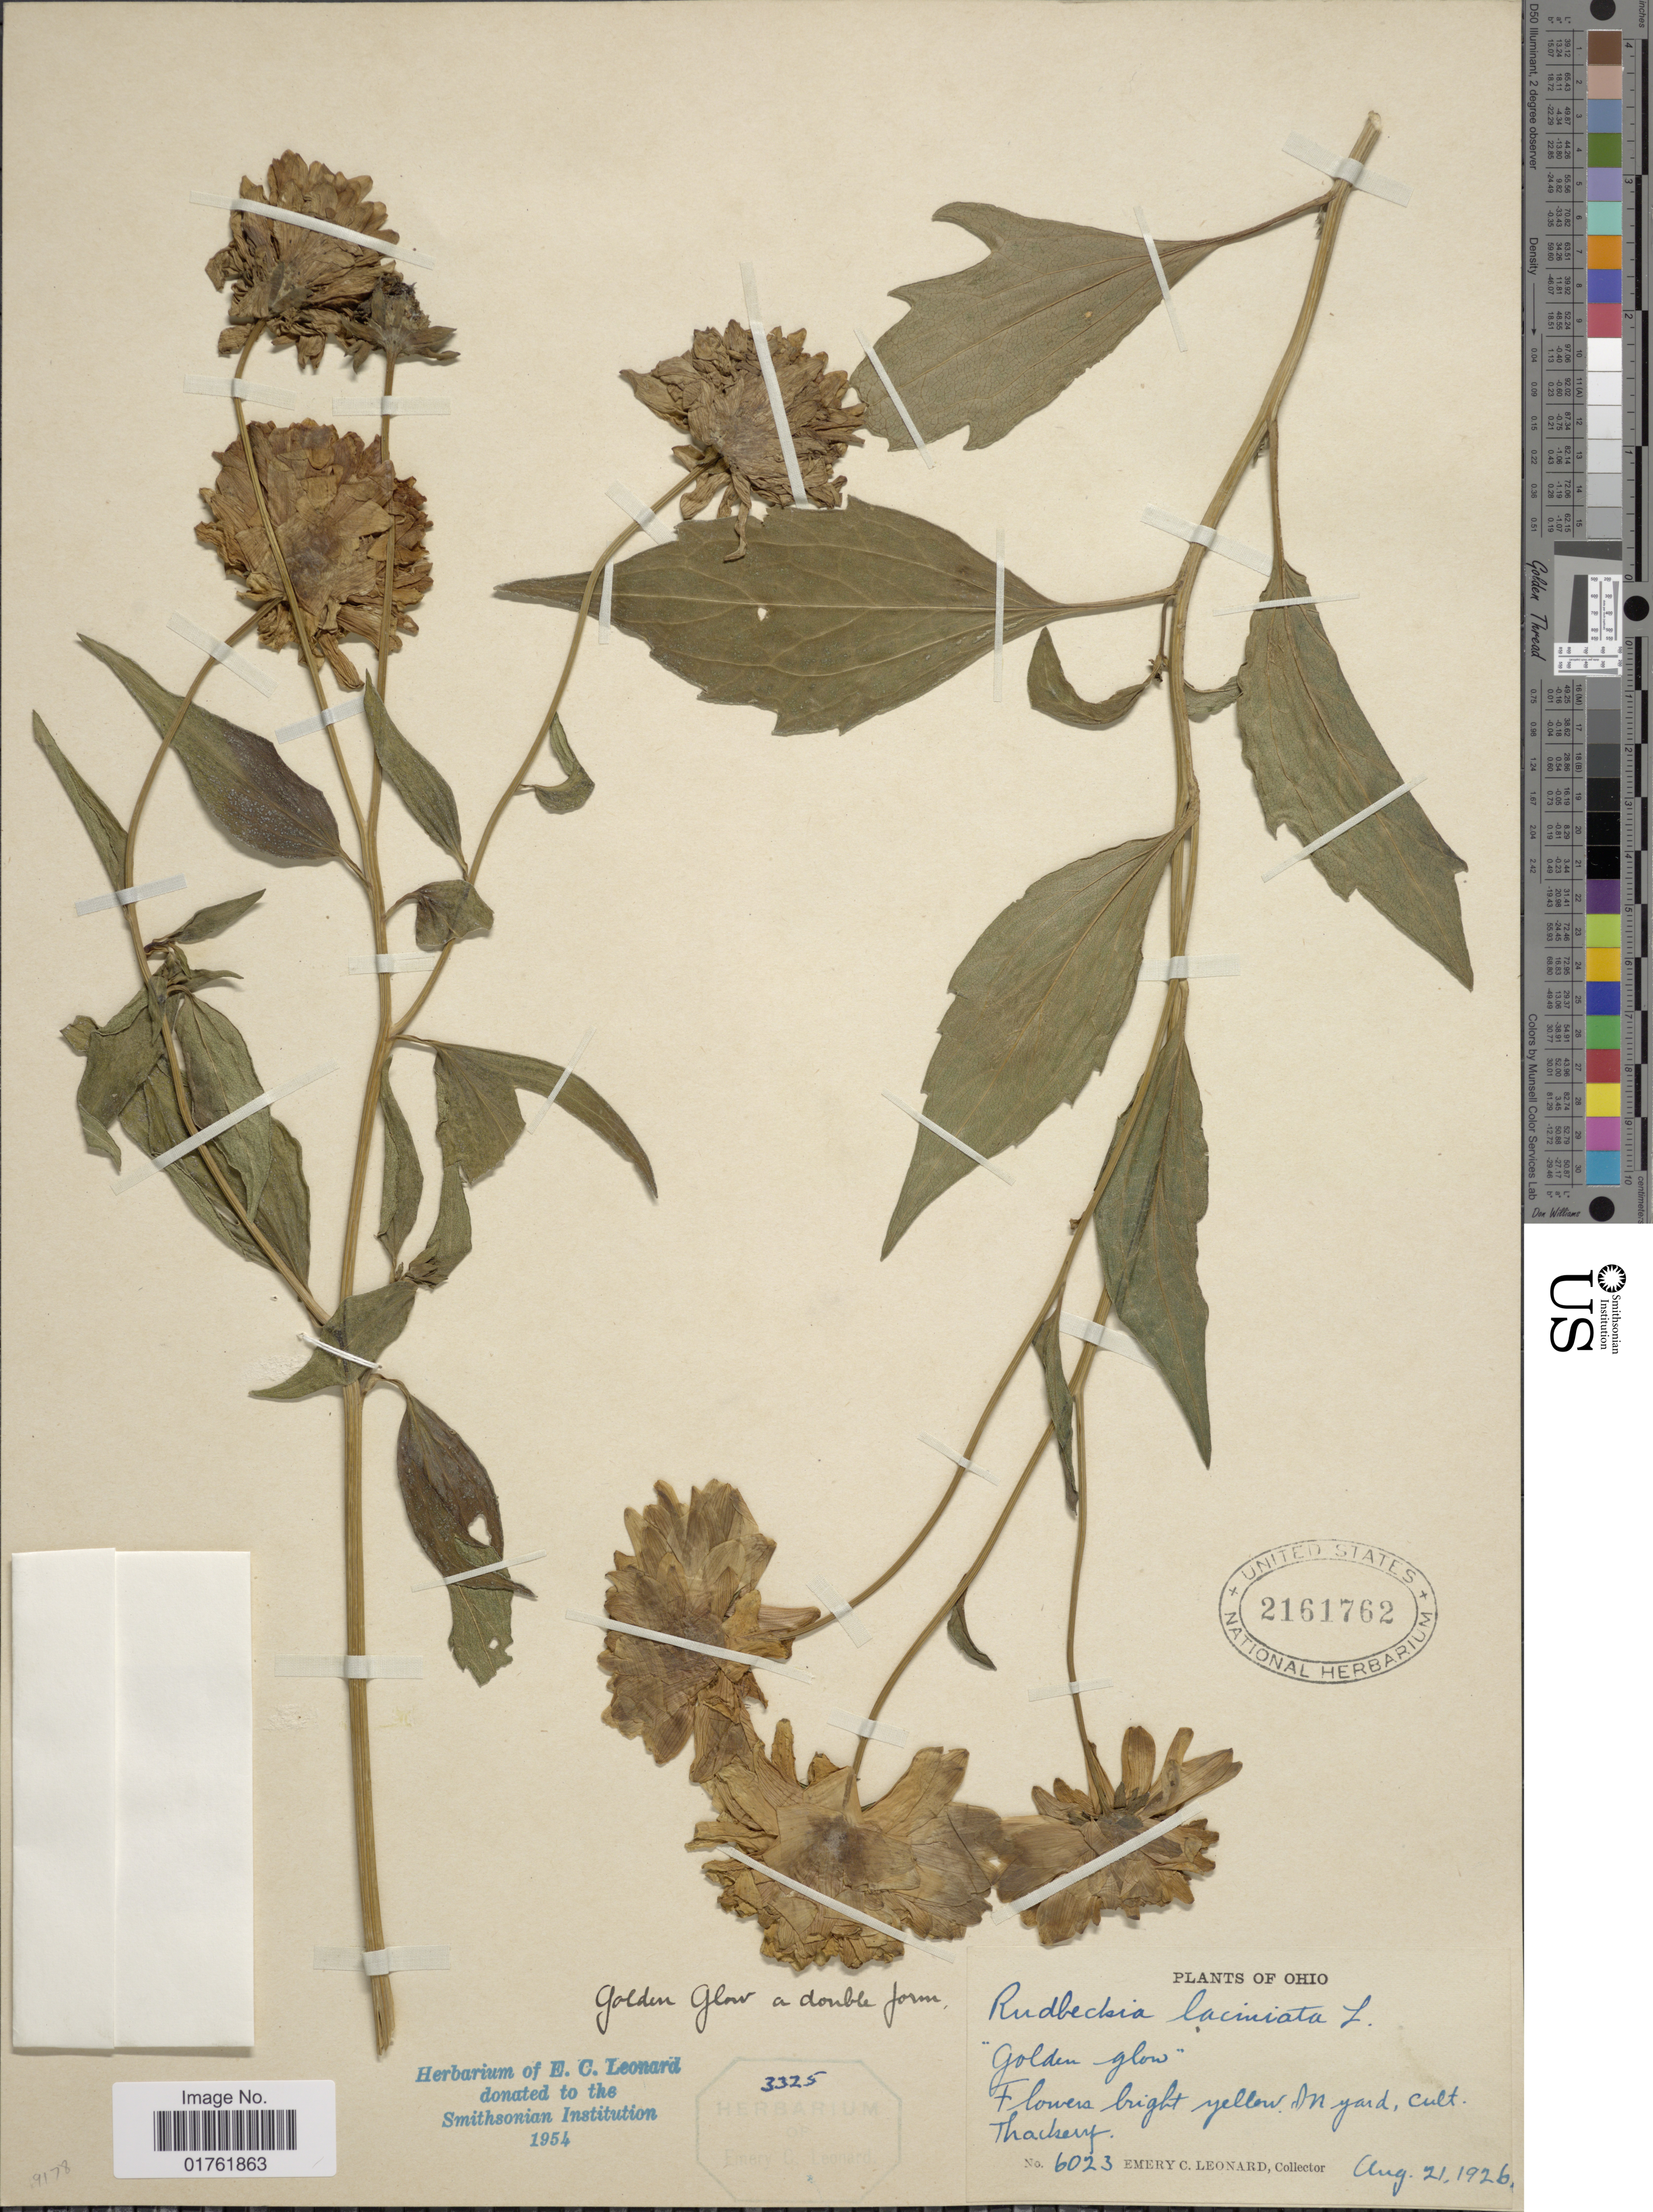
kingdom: Plantae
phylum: Tracheophyta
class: Magnoliopsida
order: Asterales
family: Asteraceae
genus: Rudbeckia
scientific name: Rudbeckia laciniata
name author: L.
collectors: E. C. Leonard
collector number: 6023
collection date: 1926-08-21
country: United States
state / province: Ohio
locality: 'golden glow', Flowers brught yellow In Yard Cult, Thakery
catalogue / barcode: US 2161762